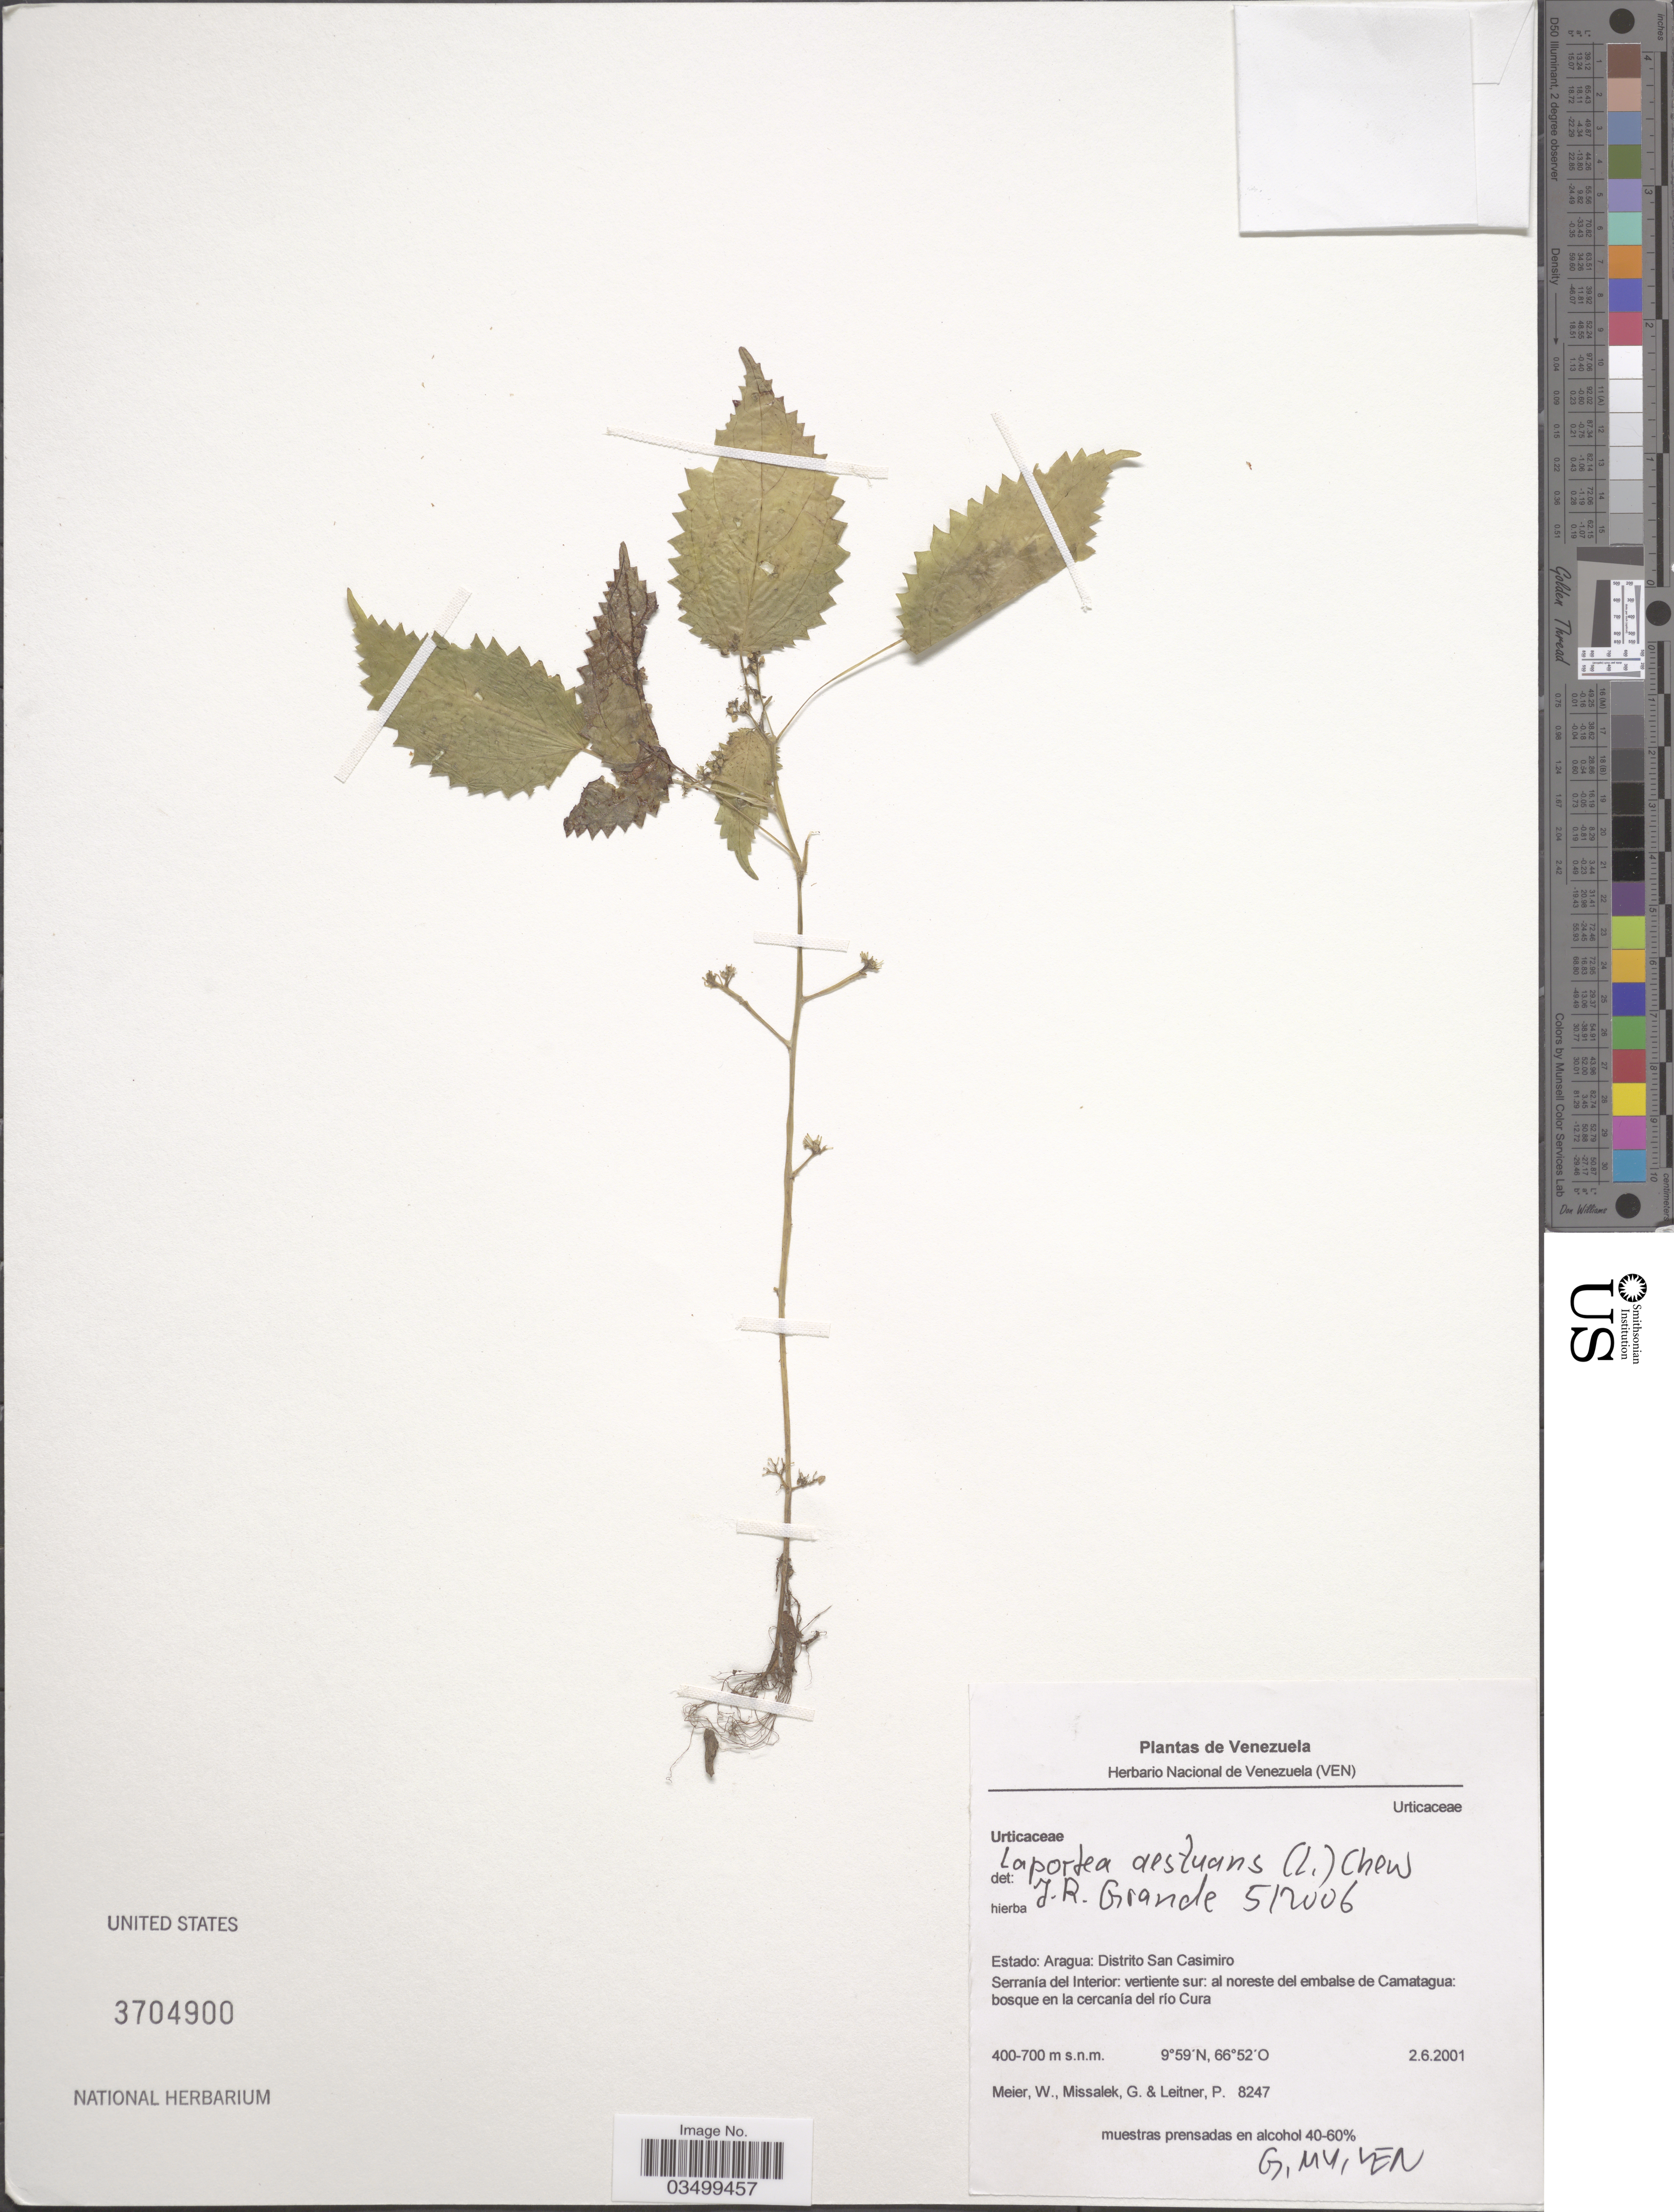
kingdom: Plantae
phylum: Tracheophyta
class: Magnoliopsida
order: Rosales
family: Urticaceae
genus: Laportea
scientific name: Laportea aestuans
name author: (L.) Chew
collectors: W. Meier, G. Missalek & P. Leitner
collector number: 8247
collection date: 2001-06-02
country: Venezuela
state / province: Aragua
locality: Estado: Aragua: Distrito San Casimiro. Serrania del interior: vertiente sur: al noreste del embalse de Camatagua: bosque en la cercania del rio Cura.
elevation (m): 400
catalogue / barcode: US 3704900